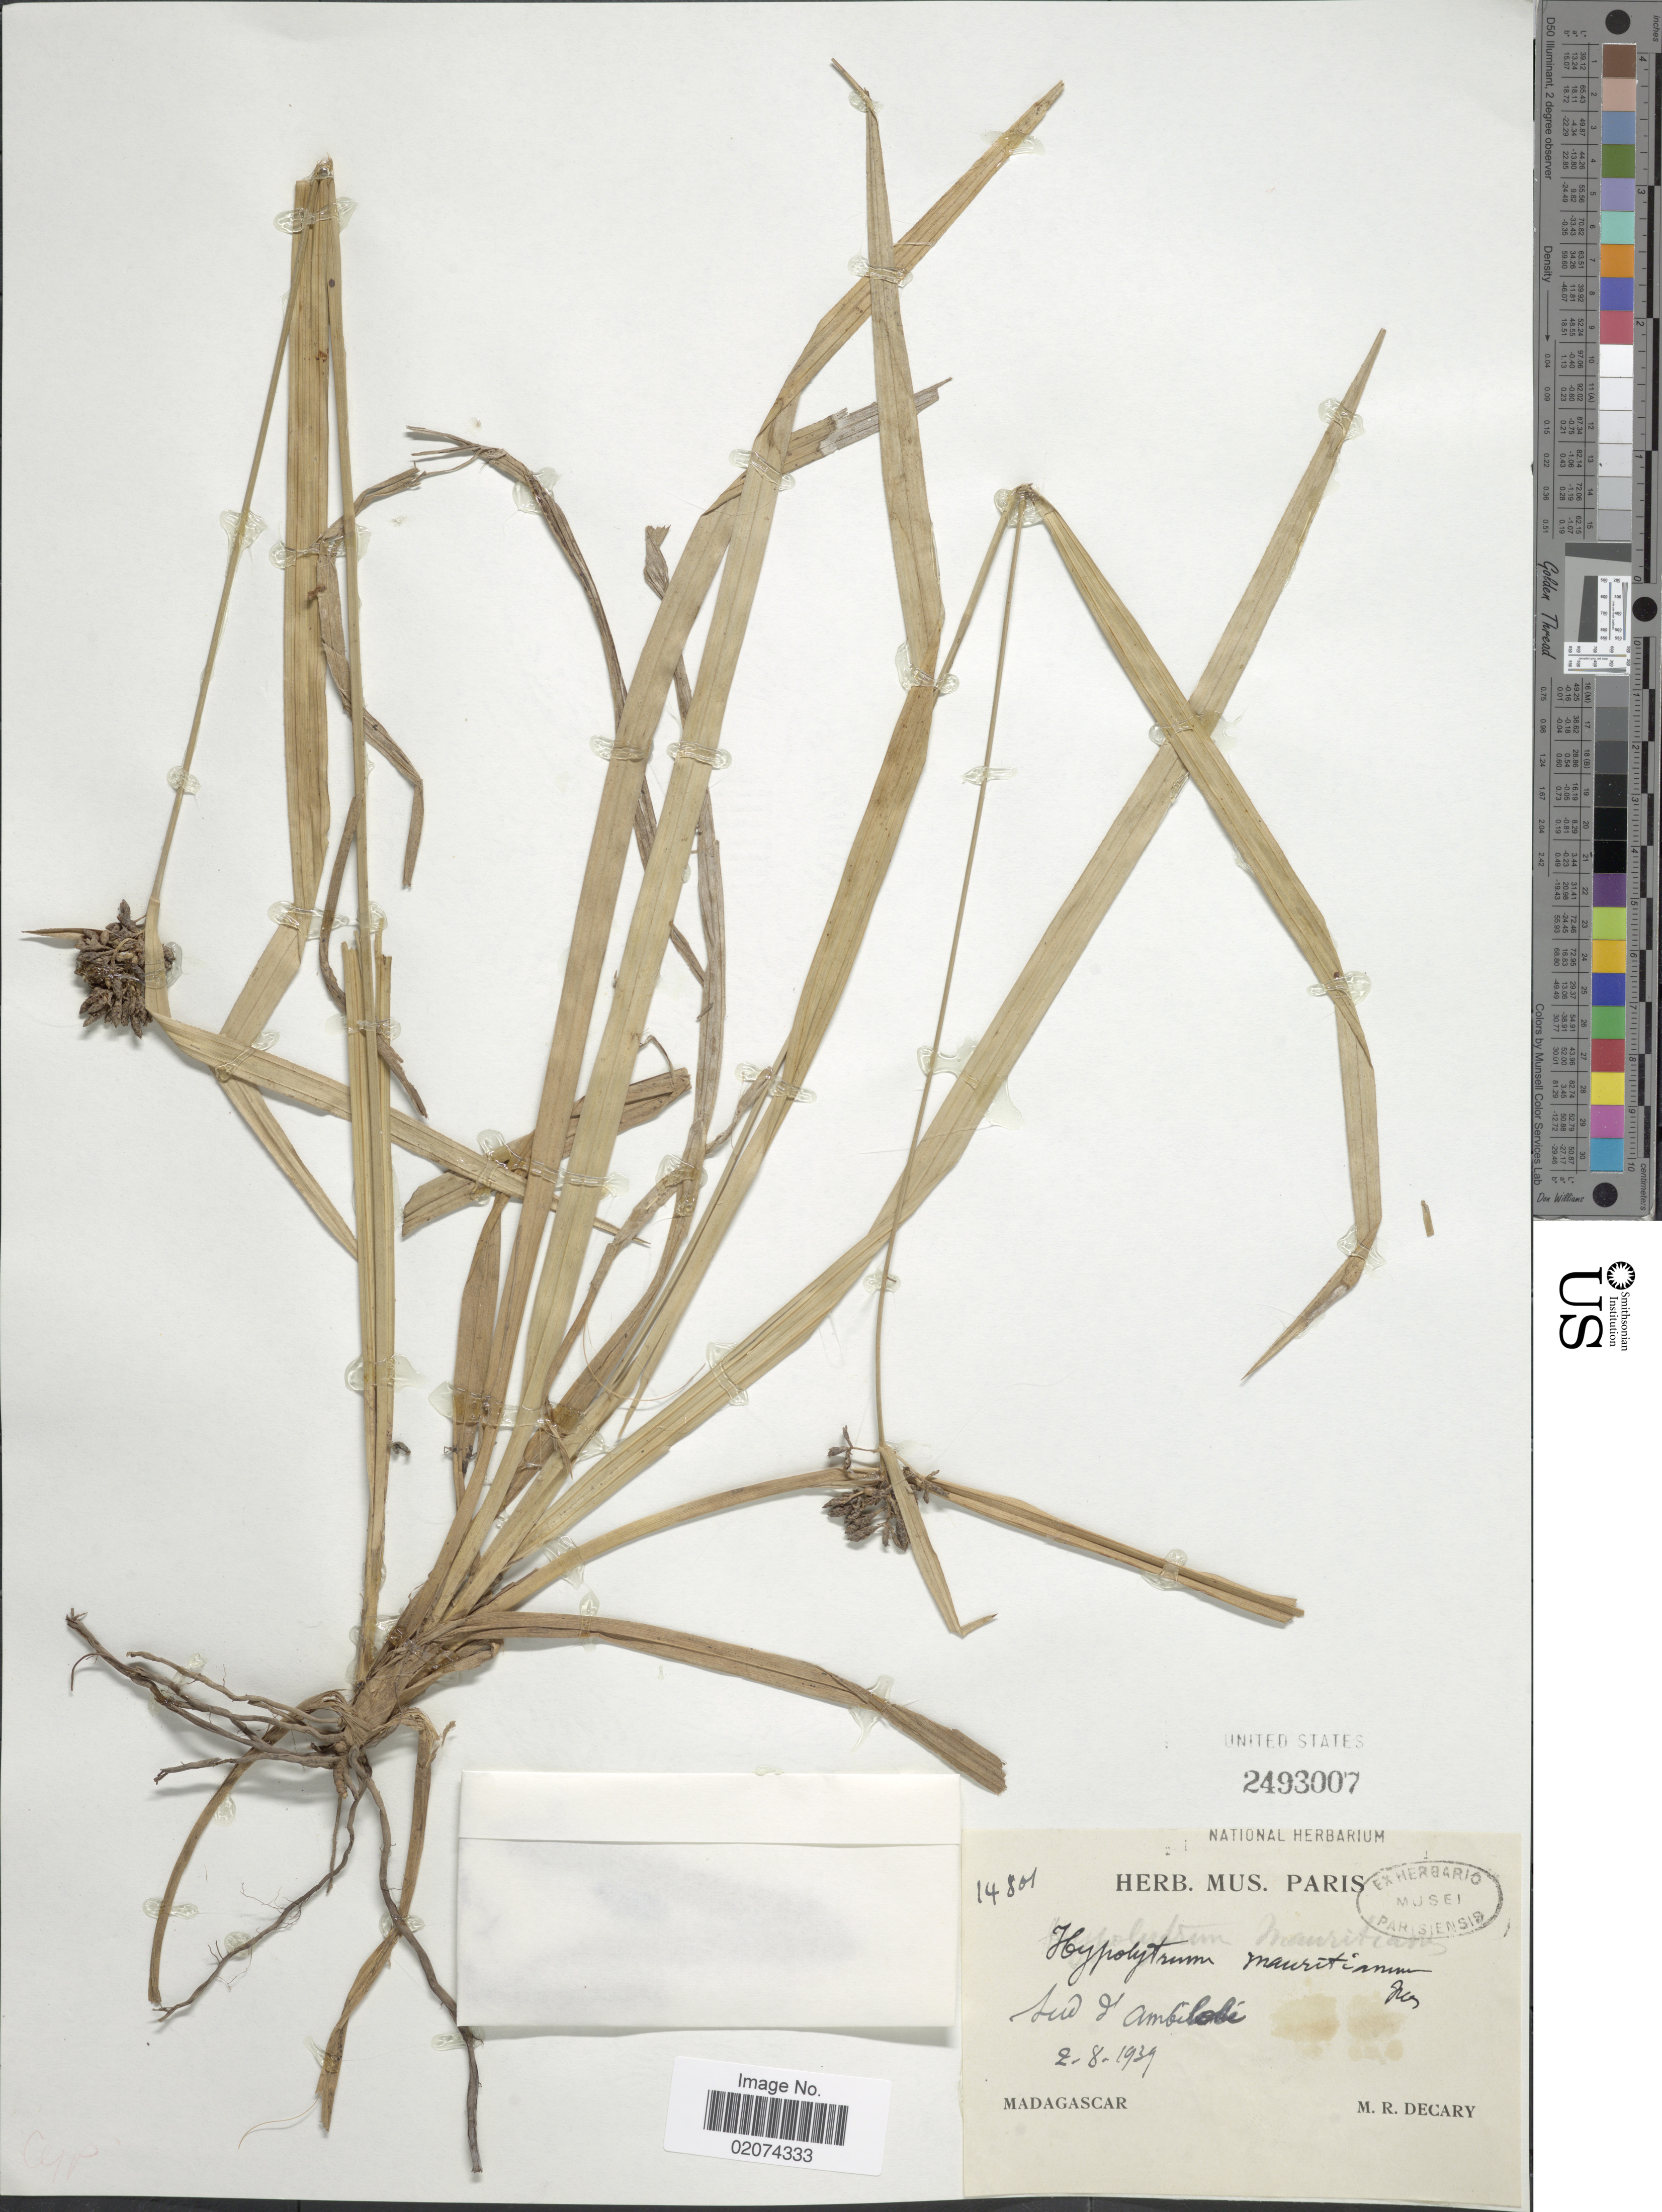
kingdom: Plantae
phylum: Tracheophyta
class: Liliopsida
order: Poales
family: Cyperaceae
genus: Hypolytrum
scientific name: Hypolytrum mauritianum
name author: Nees ex Kunth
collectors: R. Decary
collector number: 14801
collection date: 1939-08-02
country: Madagascar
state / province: Diana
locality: Sud d'Ambilobe [south of Ambilobe]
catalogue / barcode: US 2493007